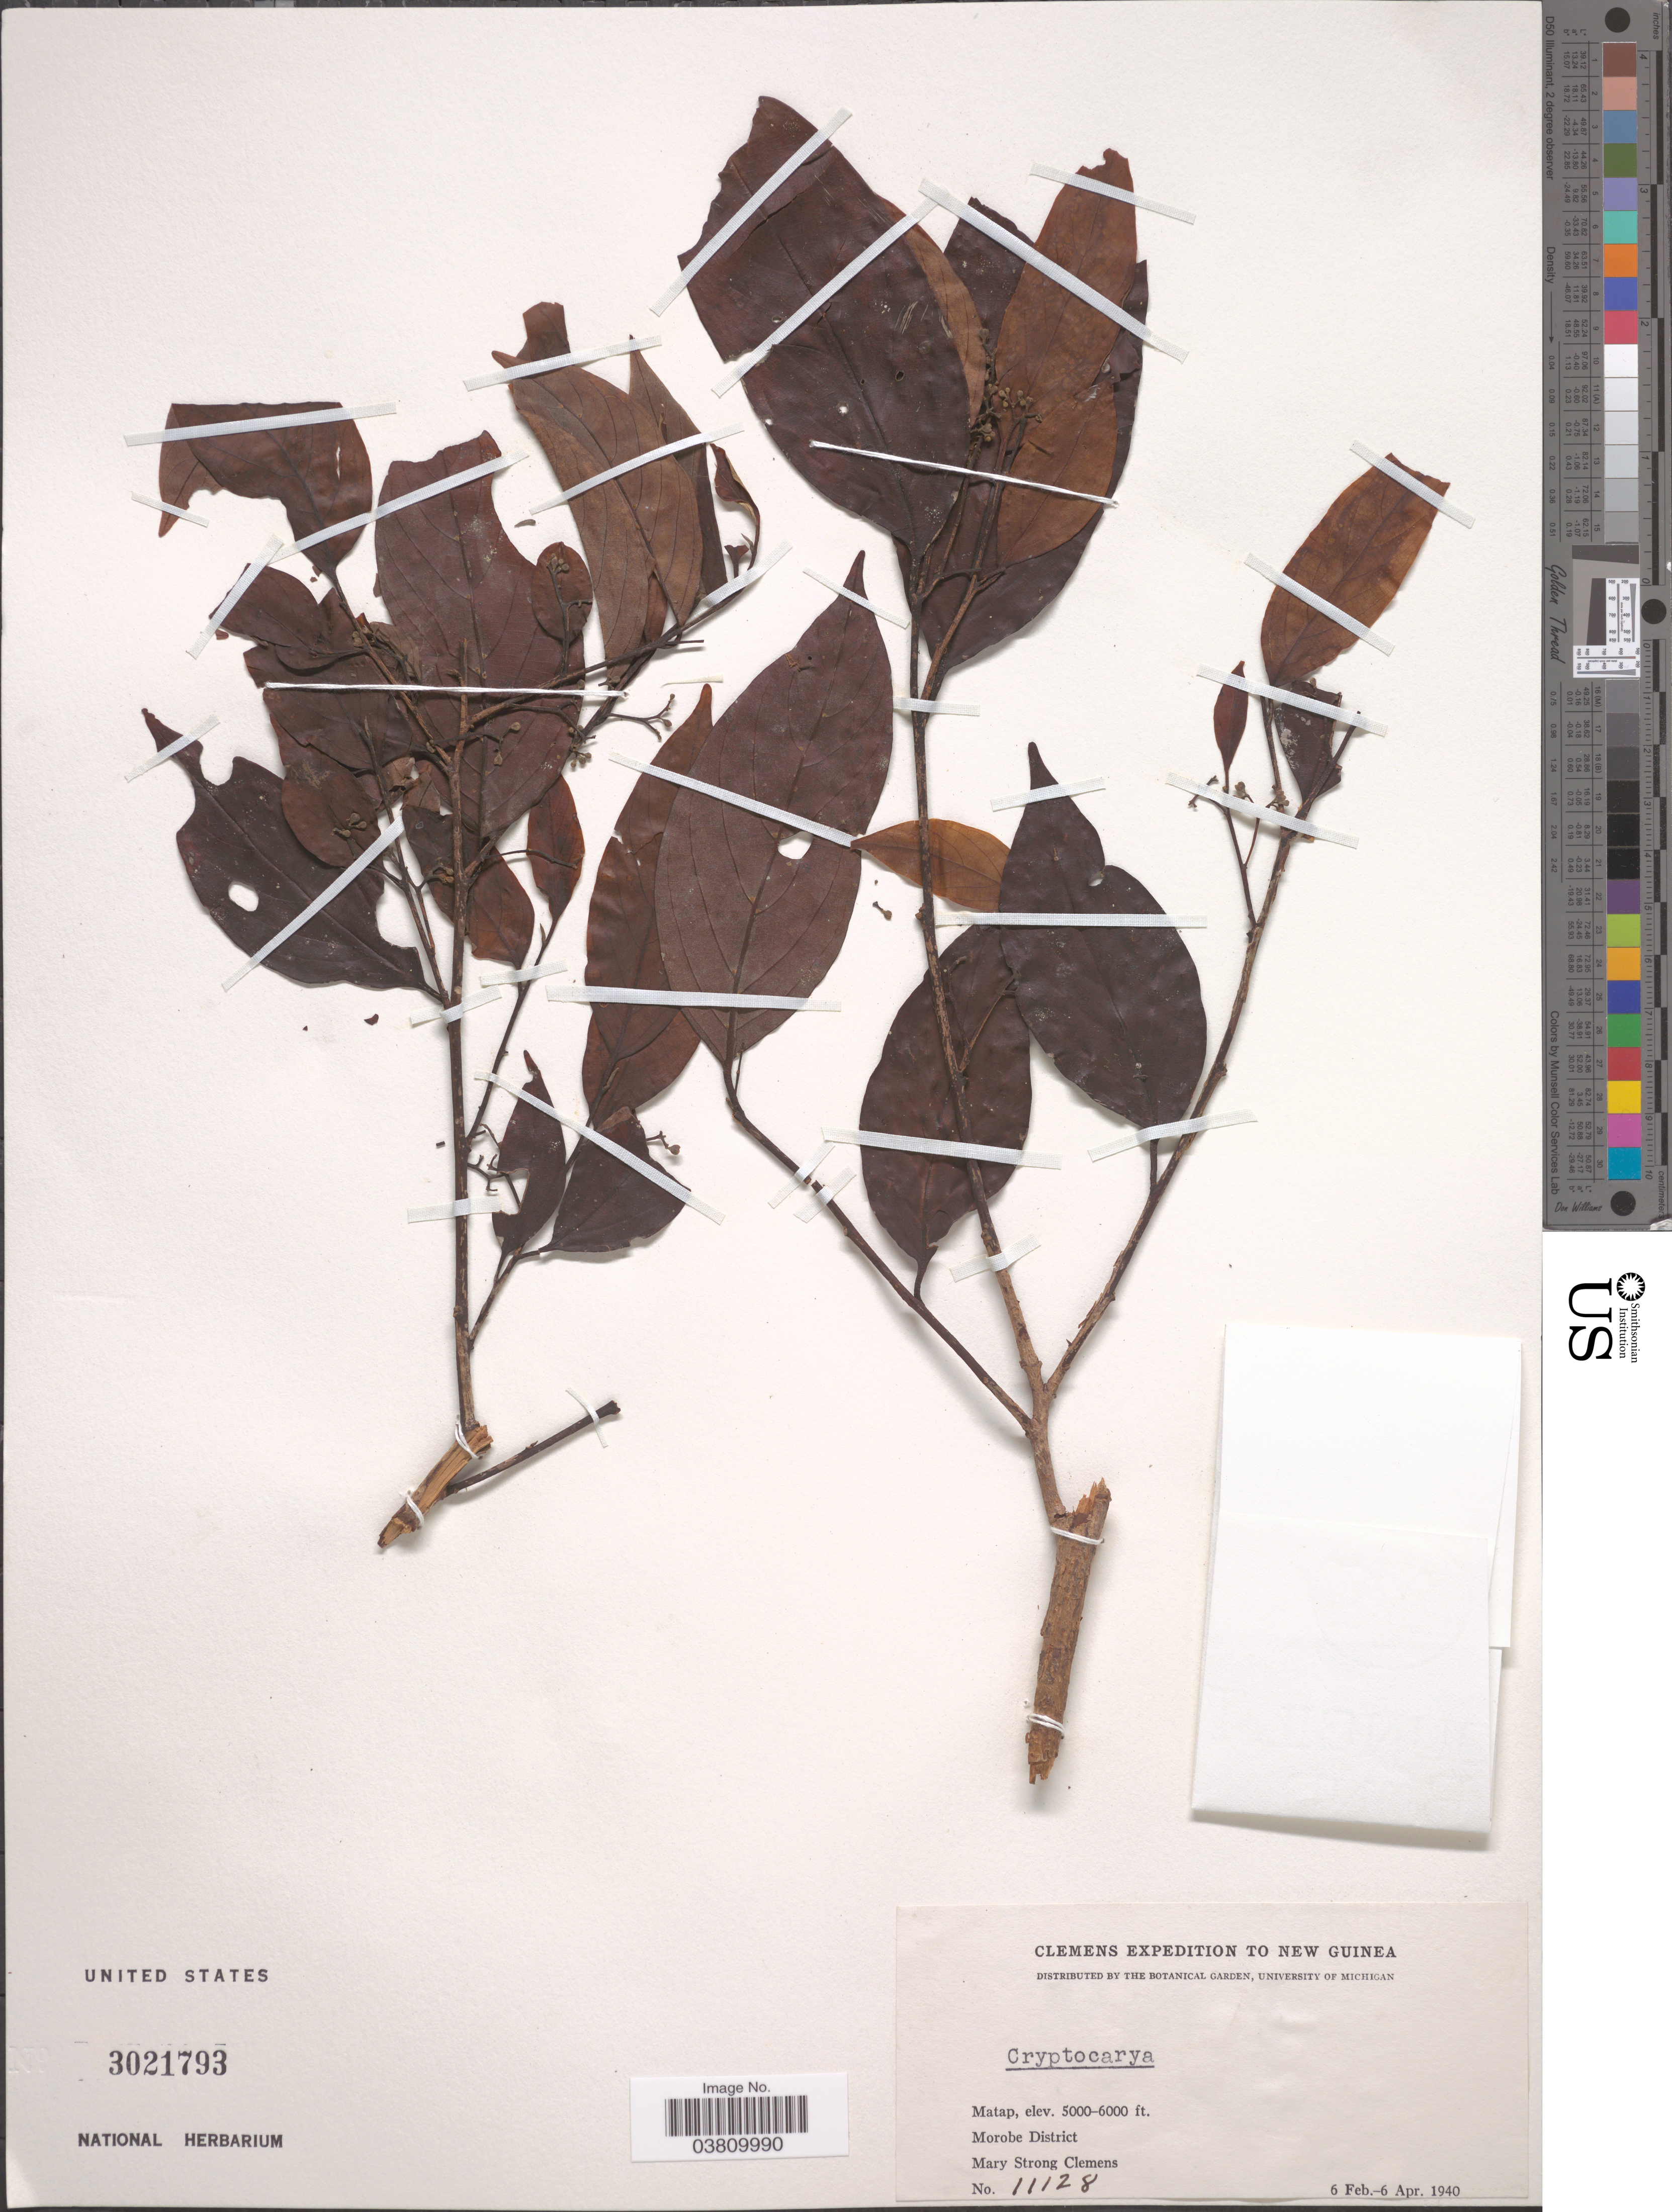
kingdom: Plantae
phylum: Tracheophyta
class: Magnoliopsida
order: Laurales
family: Lauraceae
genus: Cryptocarya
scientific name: Cryptocarya sp.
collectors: M. S. Clemens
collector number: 11128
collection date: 1940-02-06/1940-04-06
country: Papua New Guinea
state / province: Morobe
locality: New Guinea. Matap, Morobe District.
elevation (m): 1524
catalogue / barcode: US 3021793